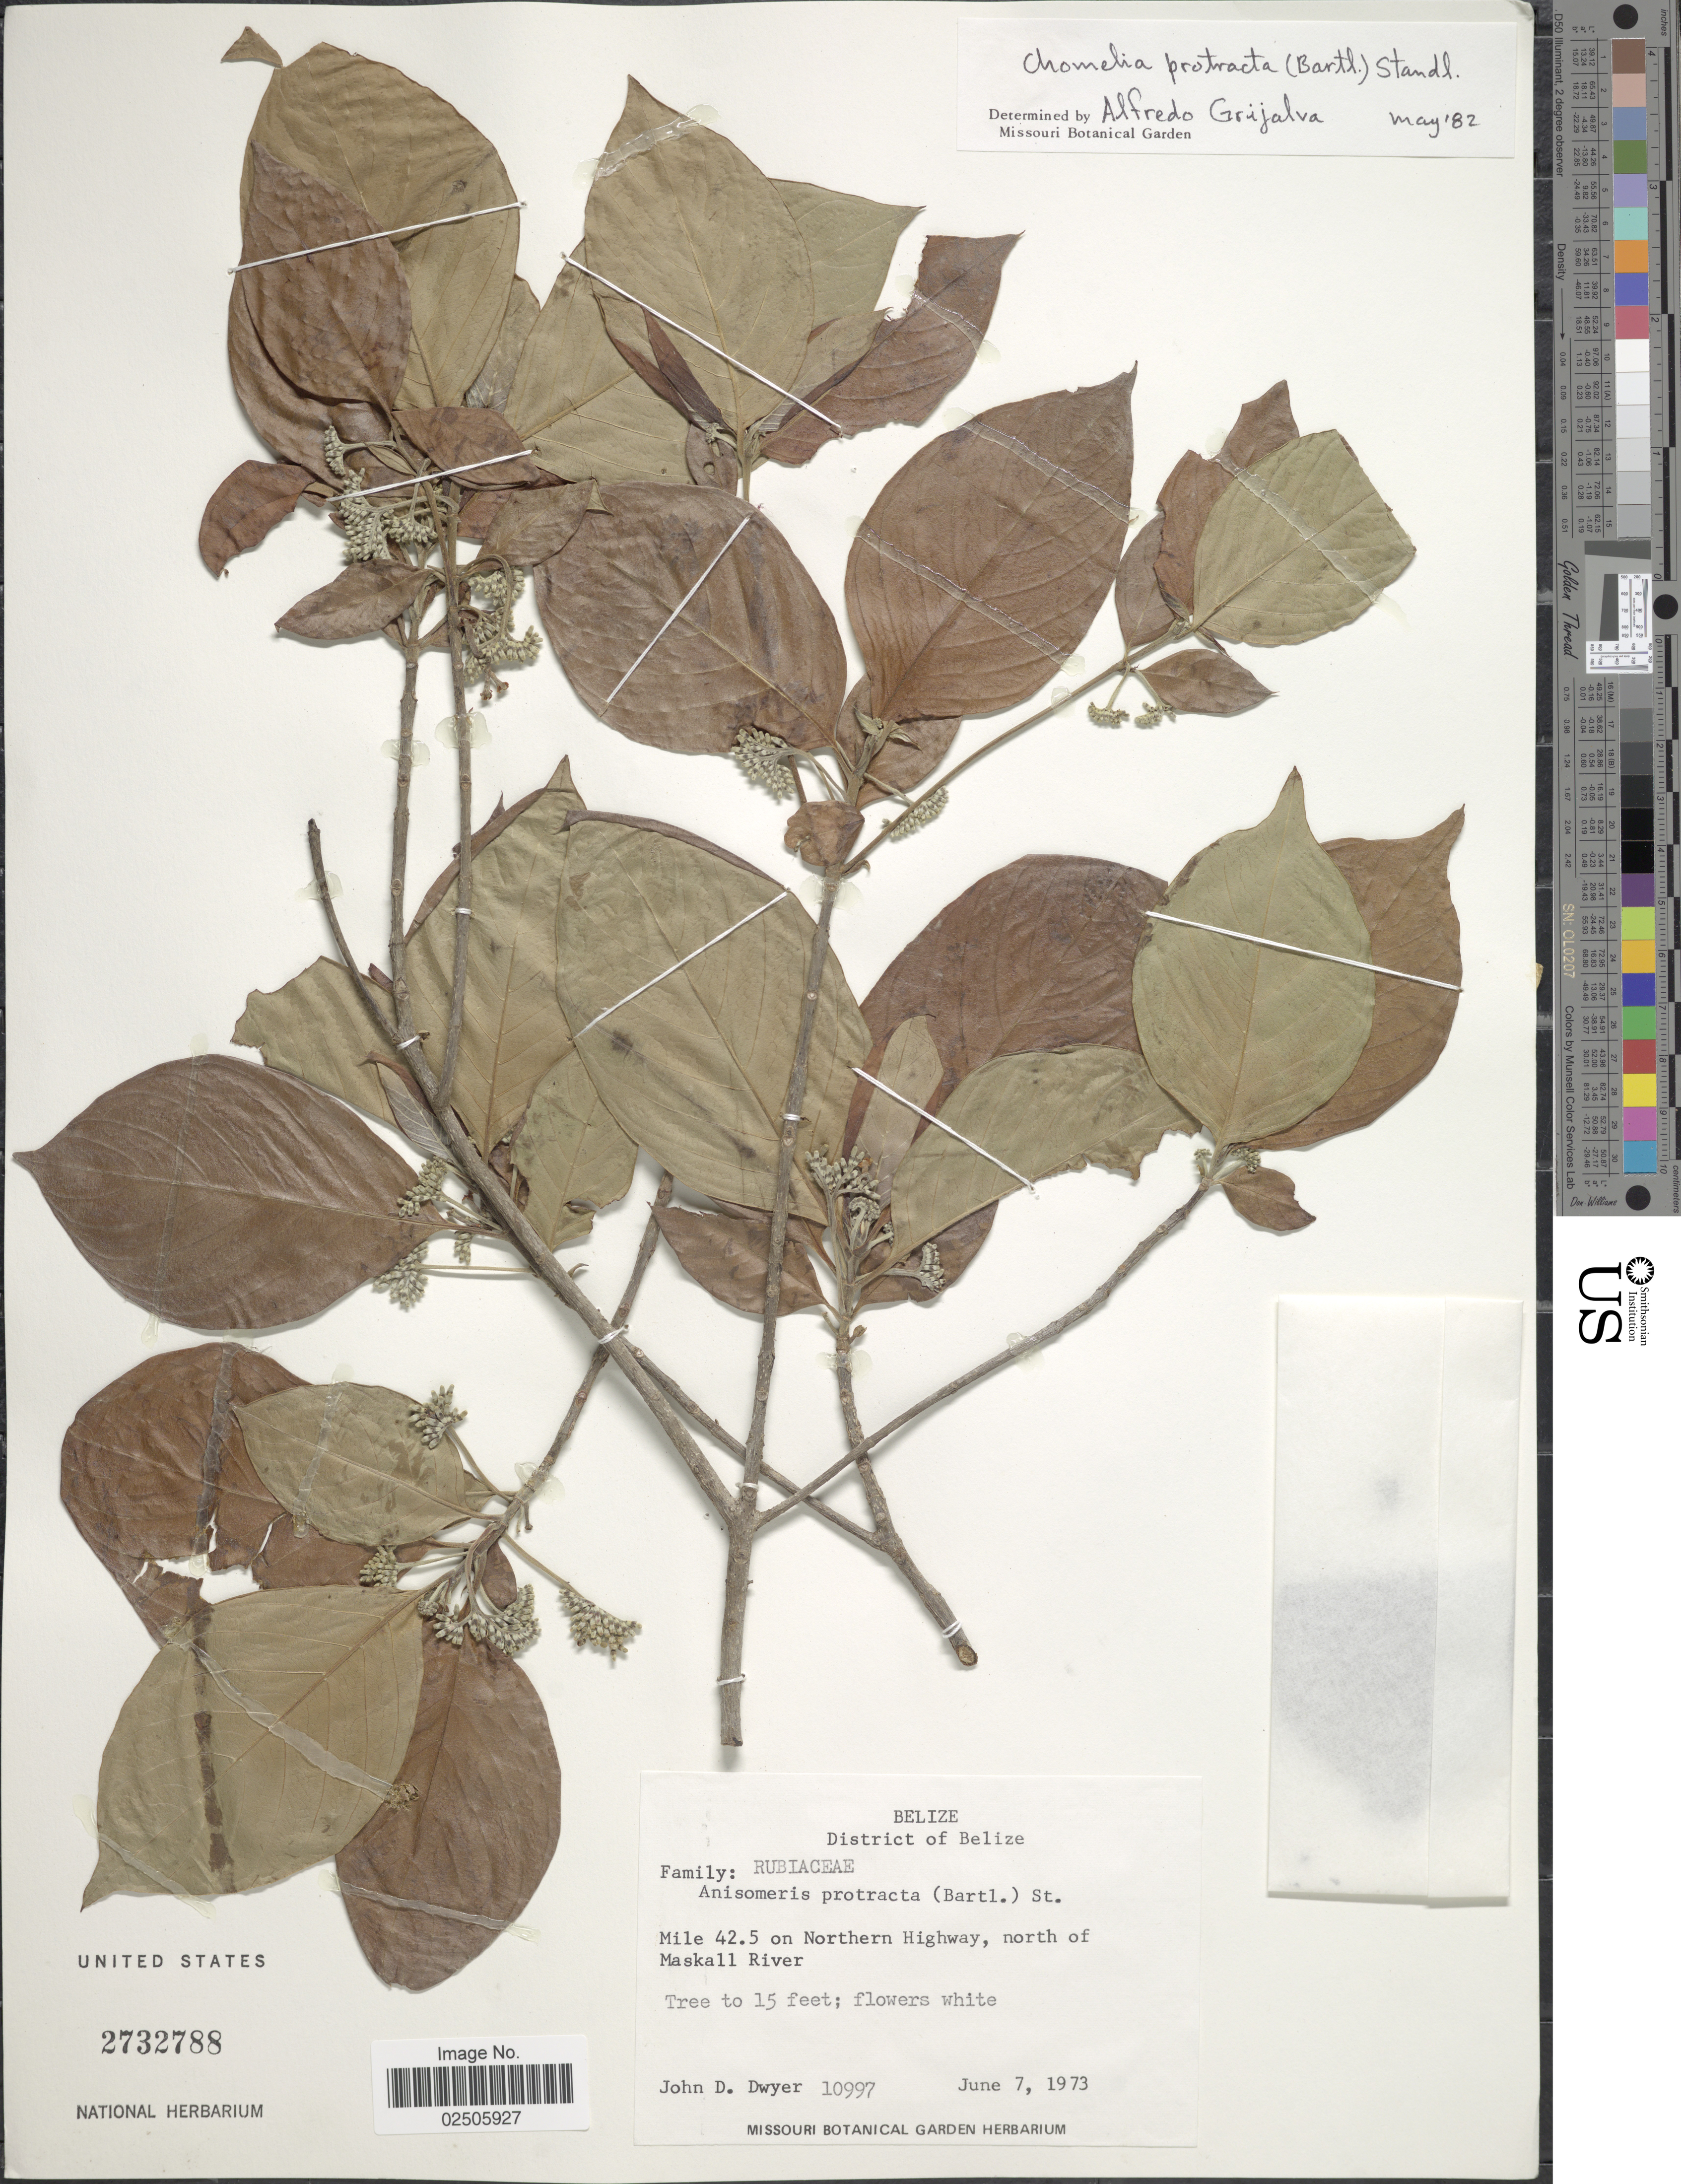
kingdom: Plantae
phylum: Tracheophyta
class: Magnoliopsida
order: Gentianales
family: Rubiaceae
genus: Chomelia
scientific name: Chomelia protracta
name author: (Bartl. ex DC.) Standl.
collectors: J. D. Dwyer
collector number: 10997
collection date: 1973-06-07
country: Belize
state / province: Belize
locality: District of Belize, Mile 42.5 on Northern Highway, north of Maskall River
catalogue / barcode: US 2732788